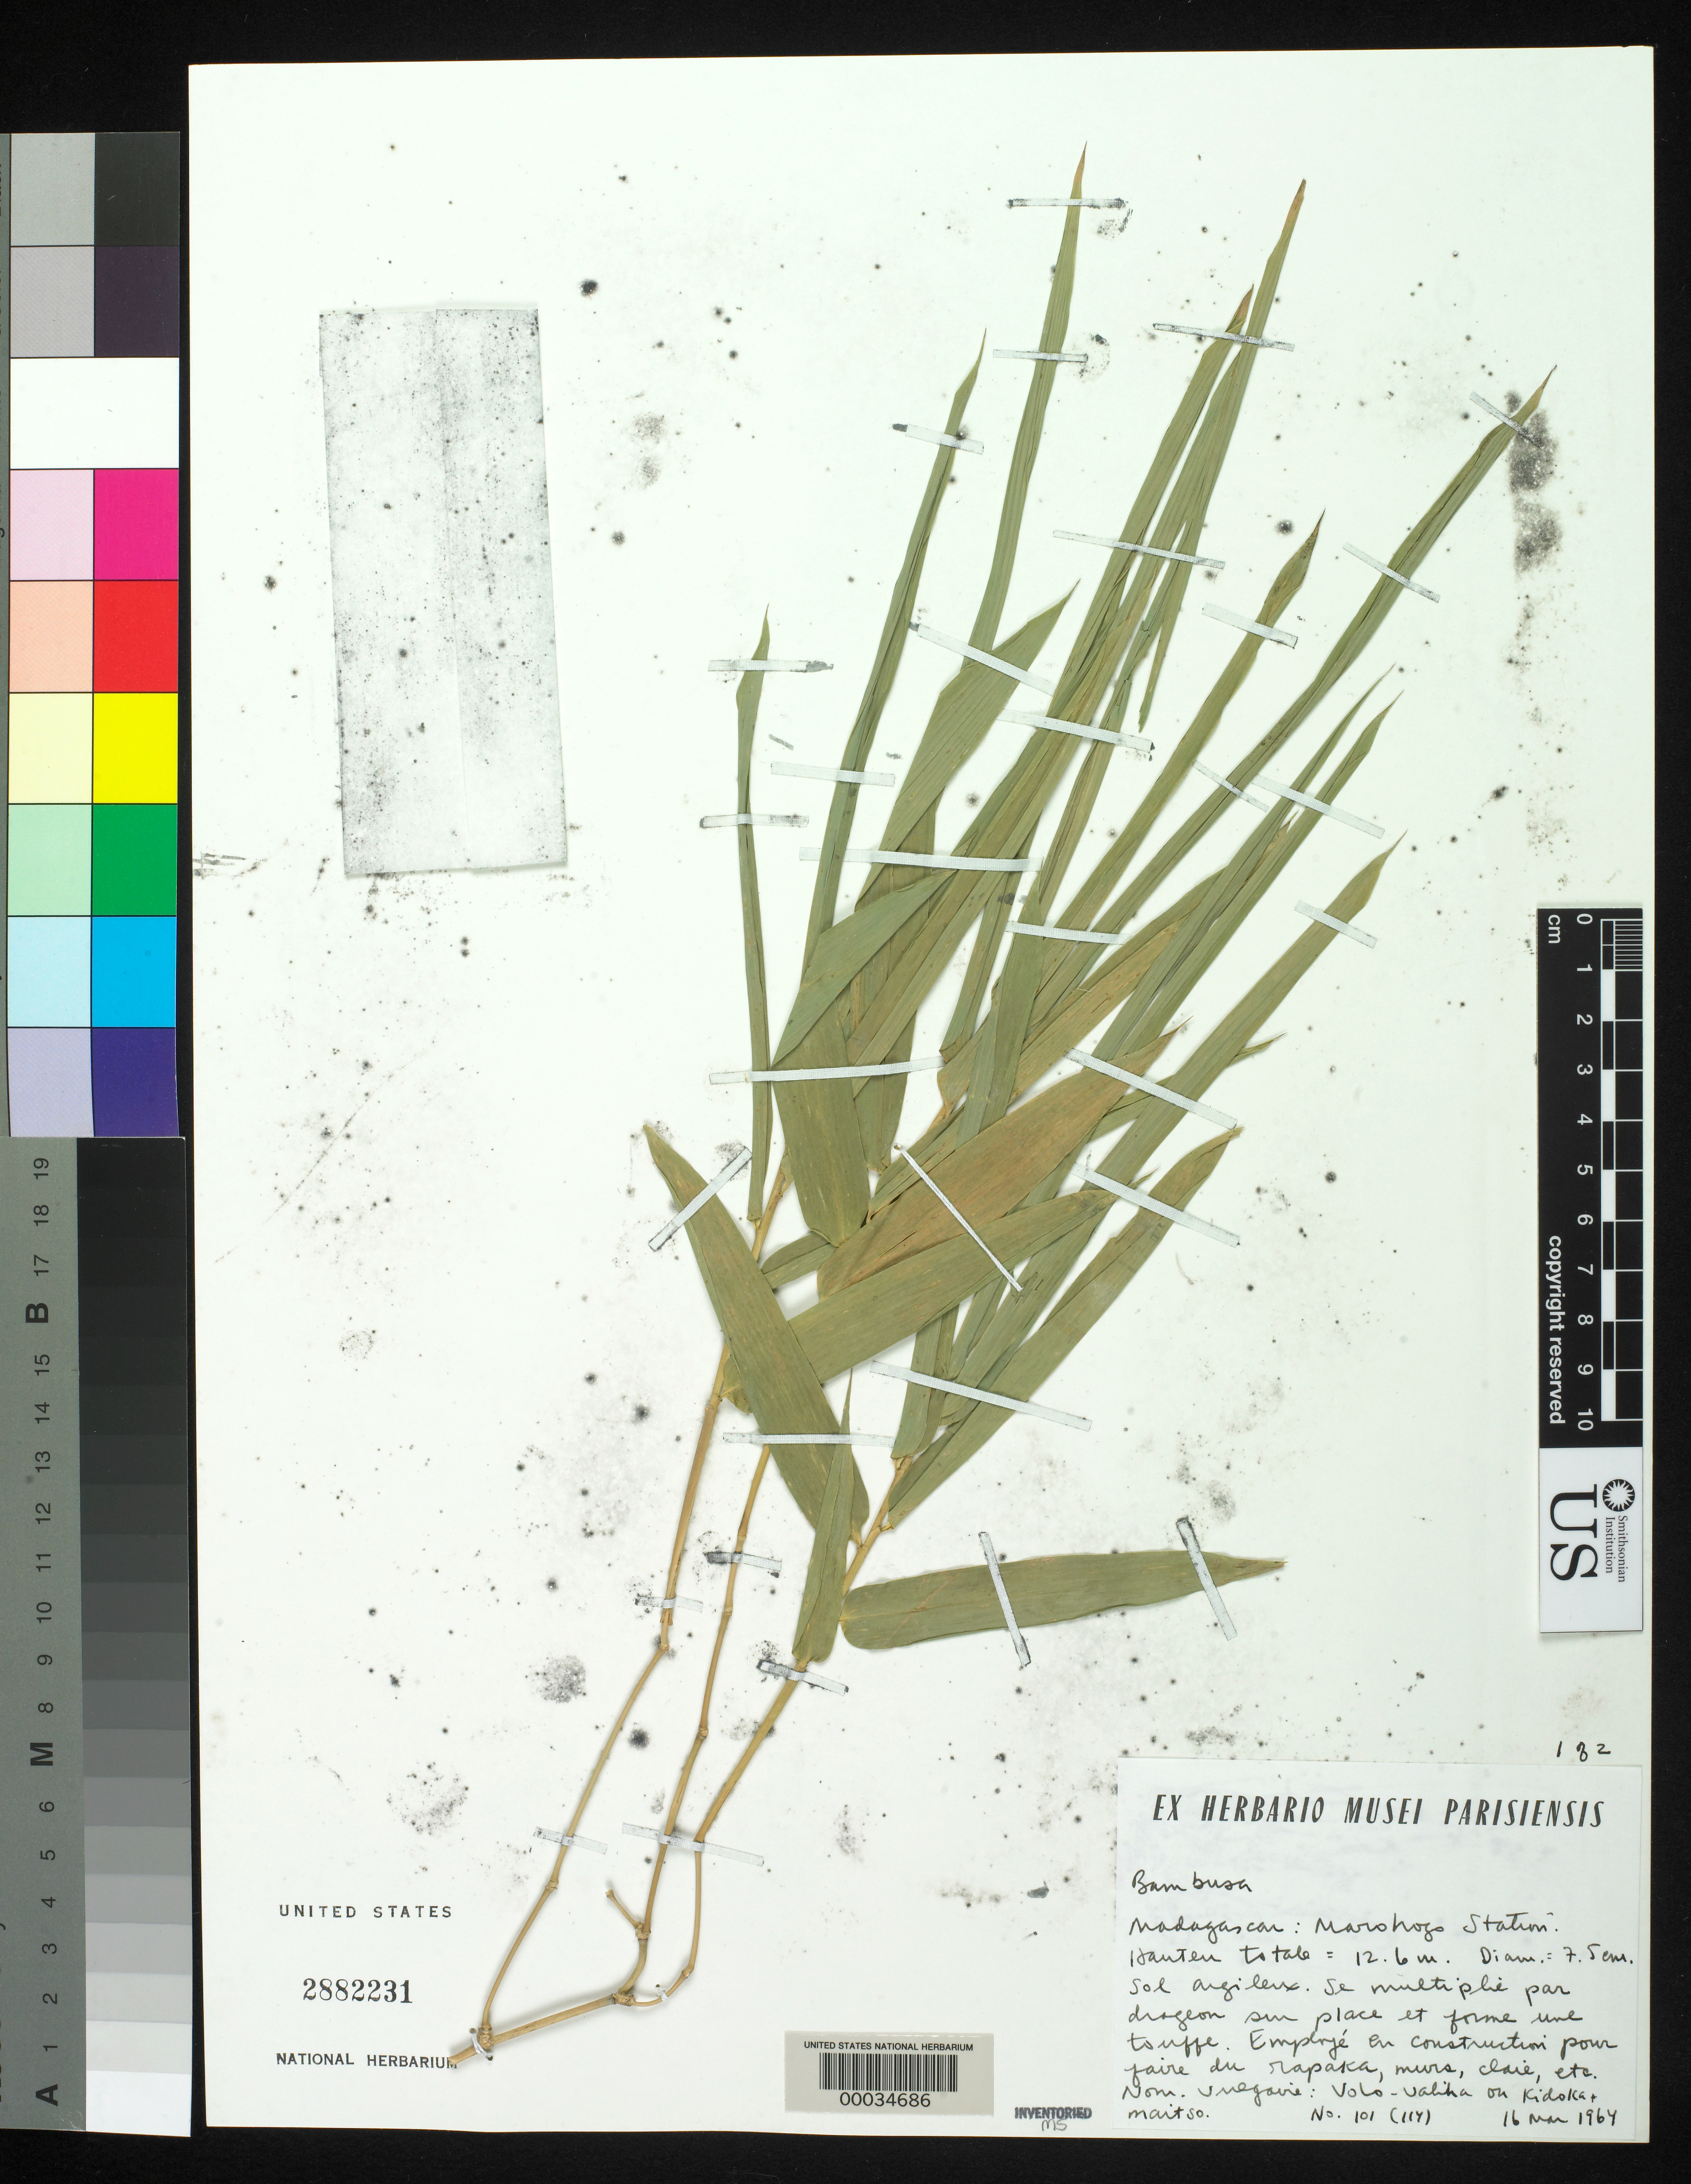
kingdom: Plantae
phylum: Tracheophyta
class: Liliopsida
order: Poales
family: Poaceae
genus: Bambusa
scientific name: Bambusa sp.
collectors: -. Maitso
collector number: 101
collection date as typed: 16 Mar 1964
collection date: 1964-03-16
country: Madagascar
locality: Marshogs station-hauteu totale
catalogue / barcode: US 2882231